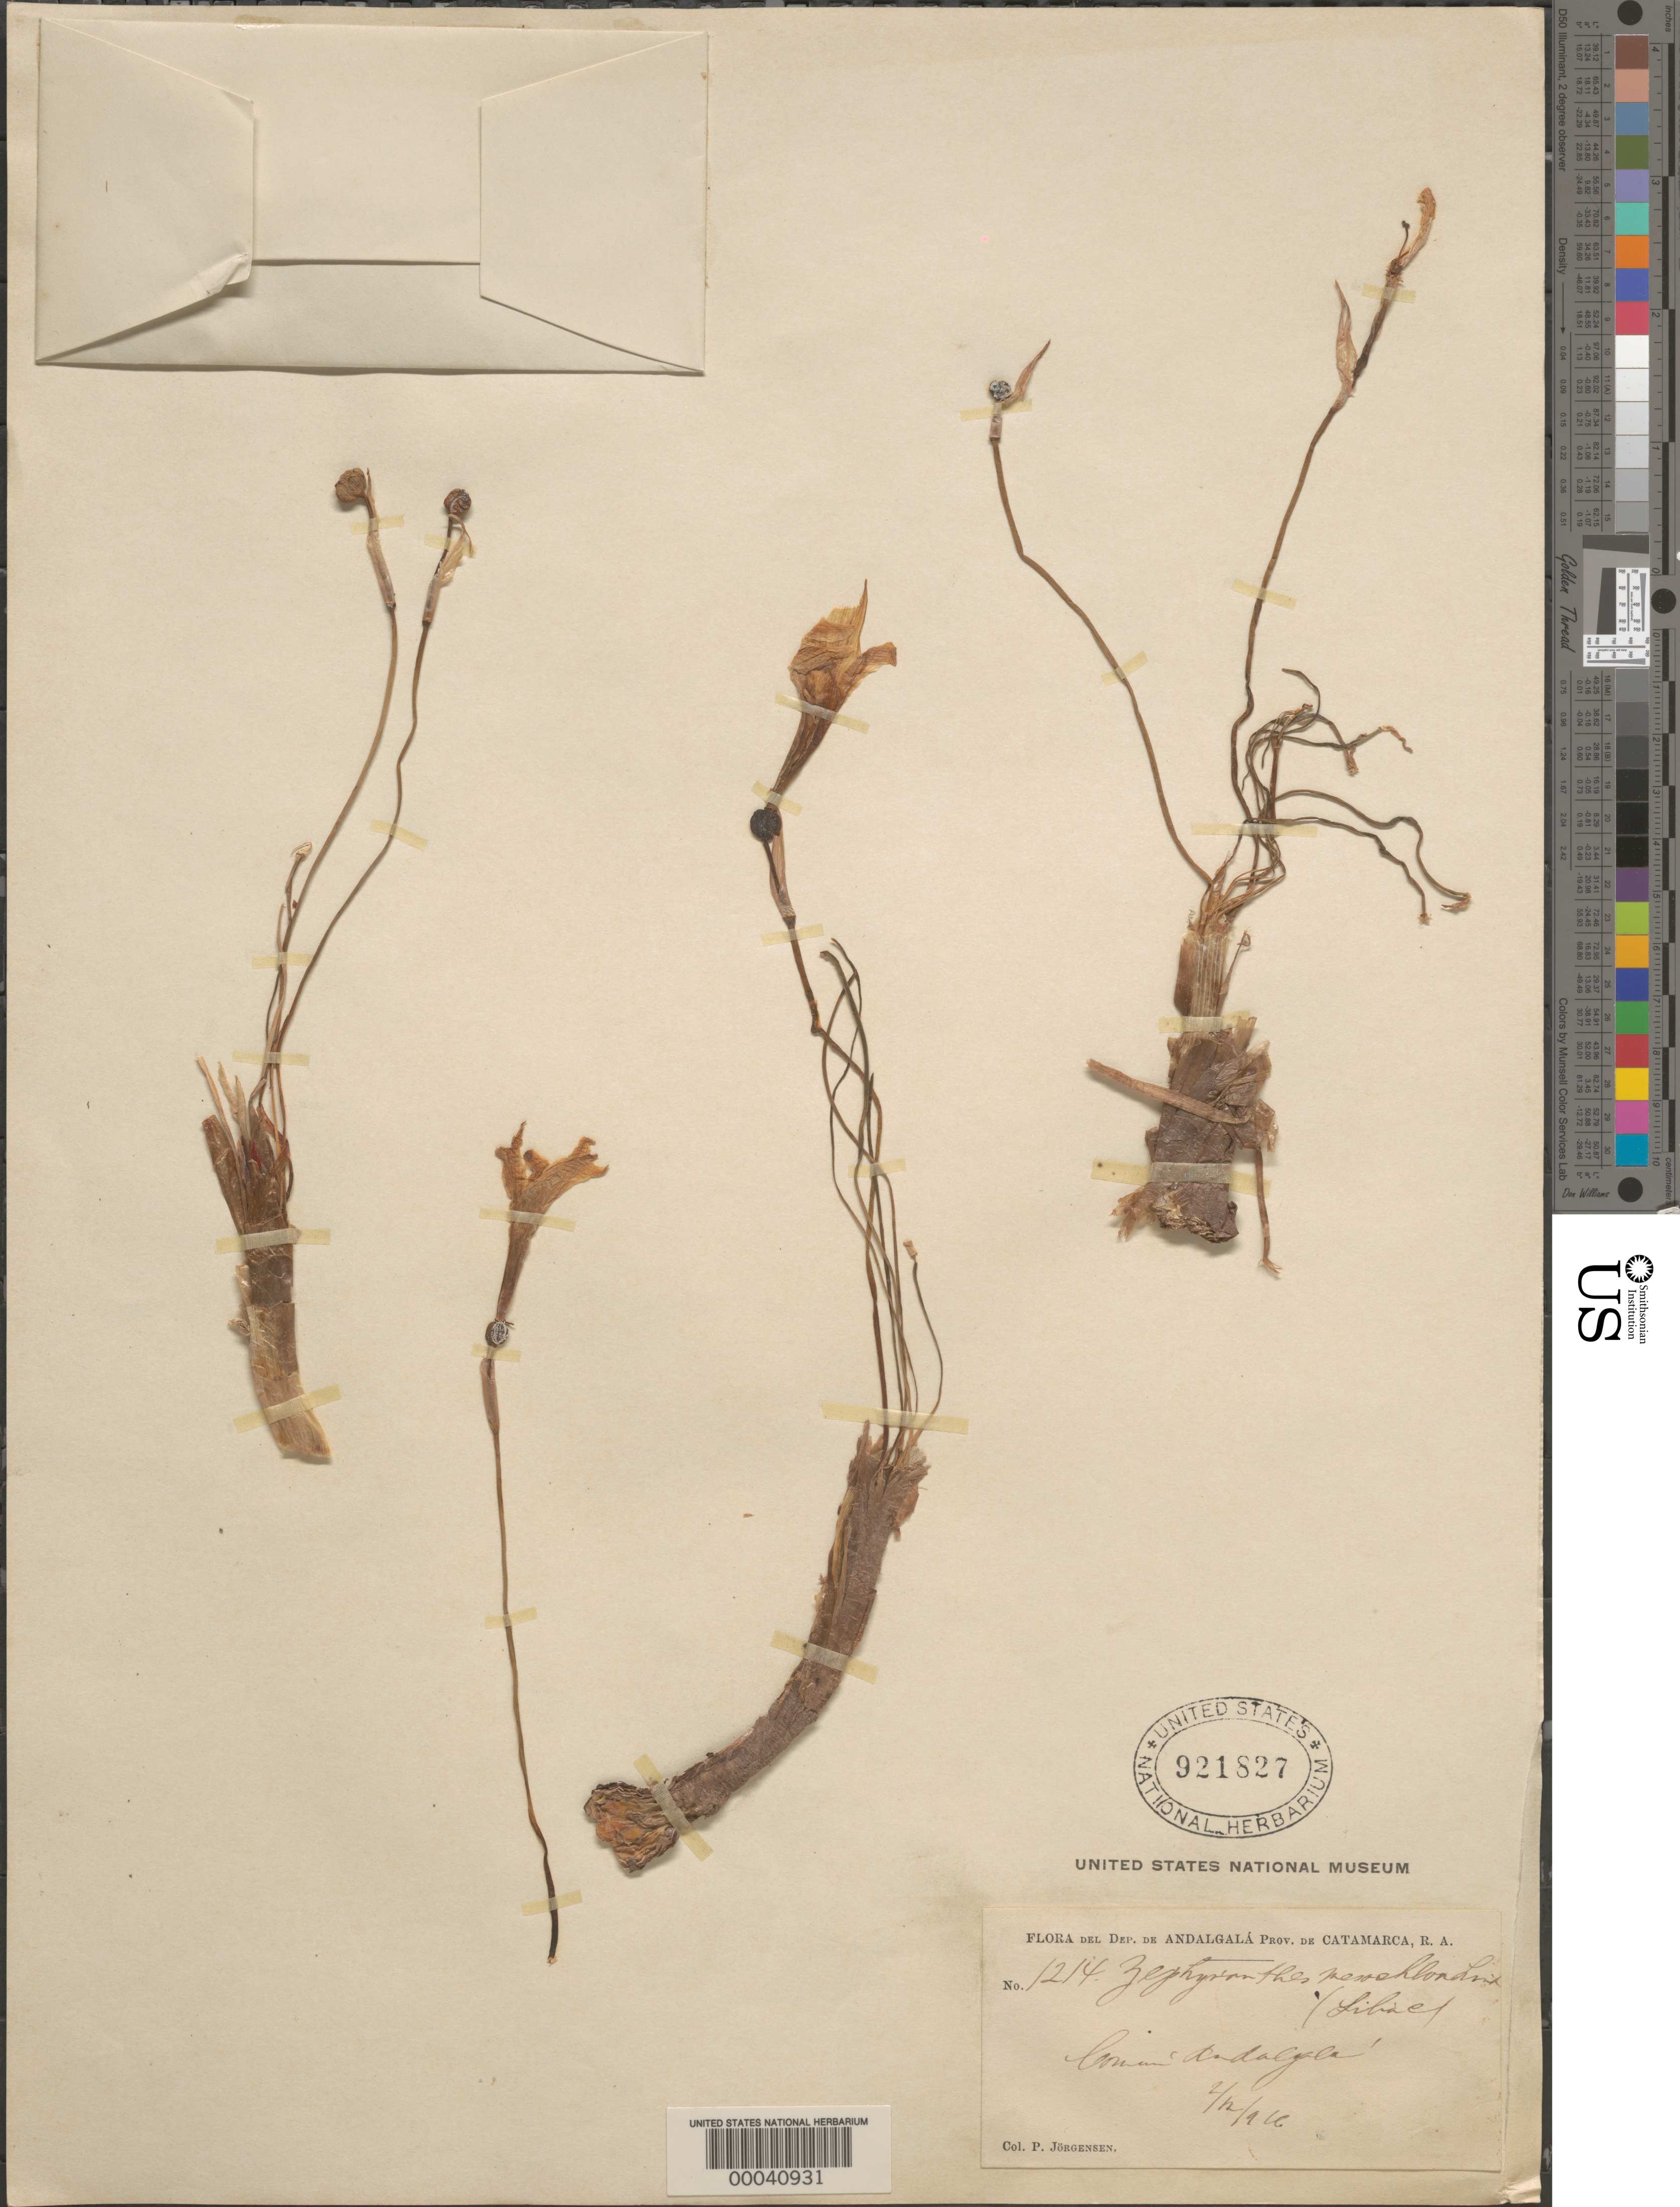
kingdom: Plantae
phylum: Tracheophyta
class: Liliopsida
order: Asparagales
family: Amaryllidaceae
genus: Zephyranthes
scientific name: Zephyranthes mesochloa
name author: Herb. ex Lindl.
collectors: P. Jorgensen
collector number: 1214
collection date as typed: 02 Dec 1916 or 12 Feb 1916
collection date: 1916-02-12 or 1916-12-02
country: Argentina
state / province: Catamarca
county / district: Andalgalá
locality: Andalgala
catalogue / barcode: US 921827